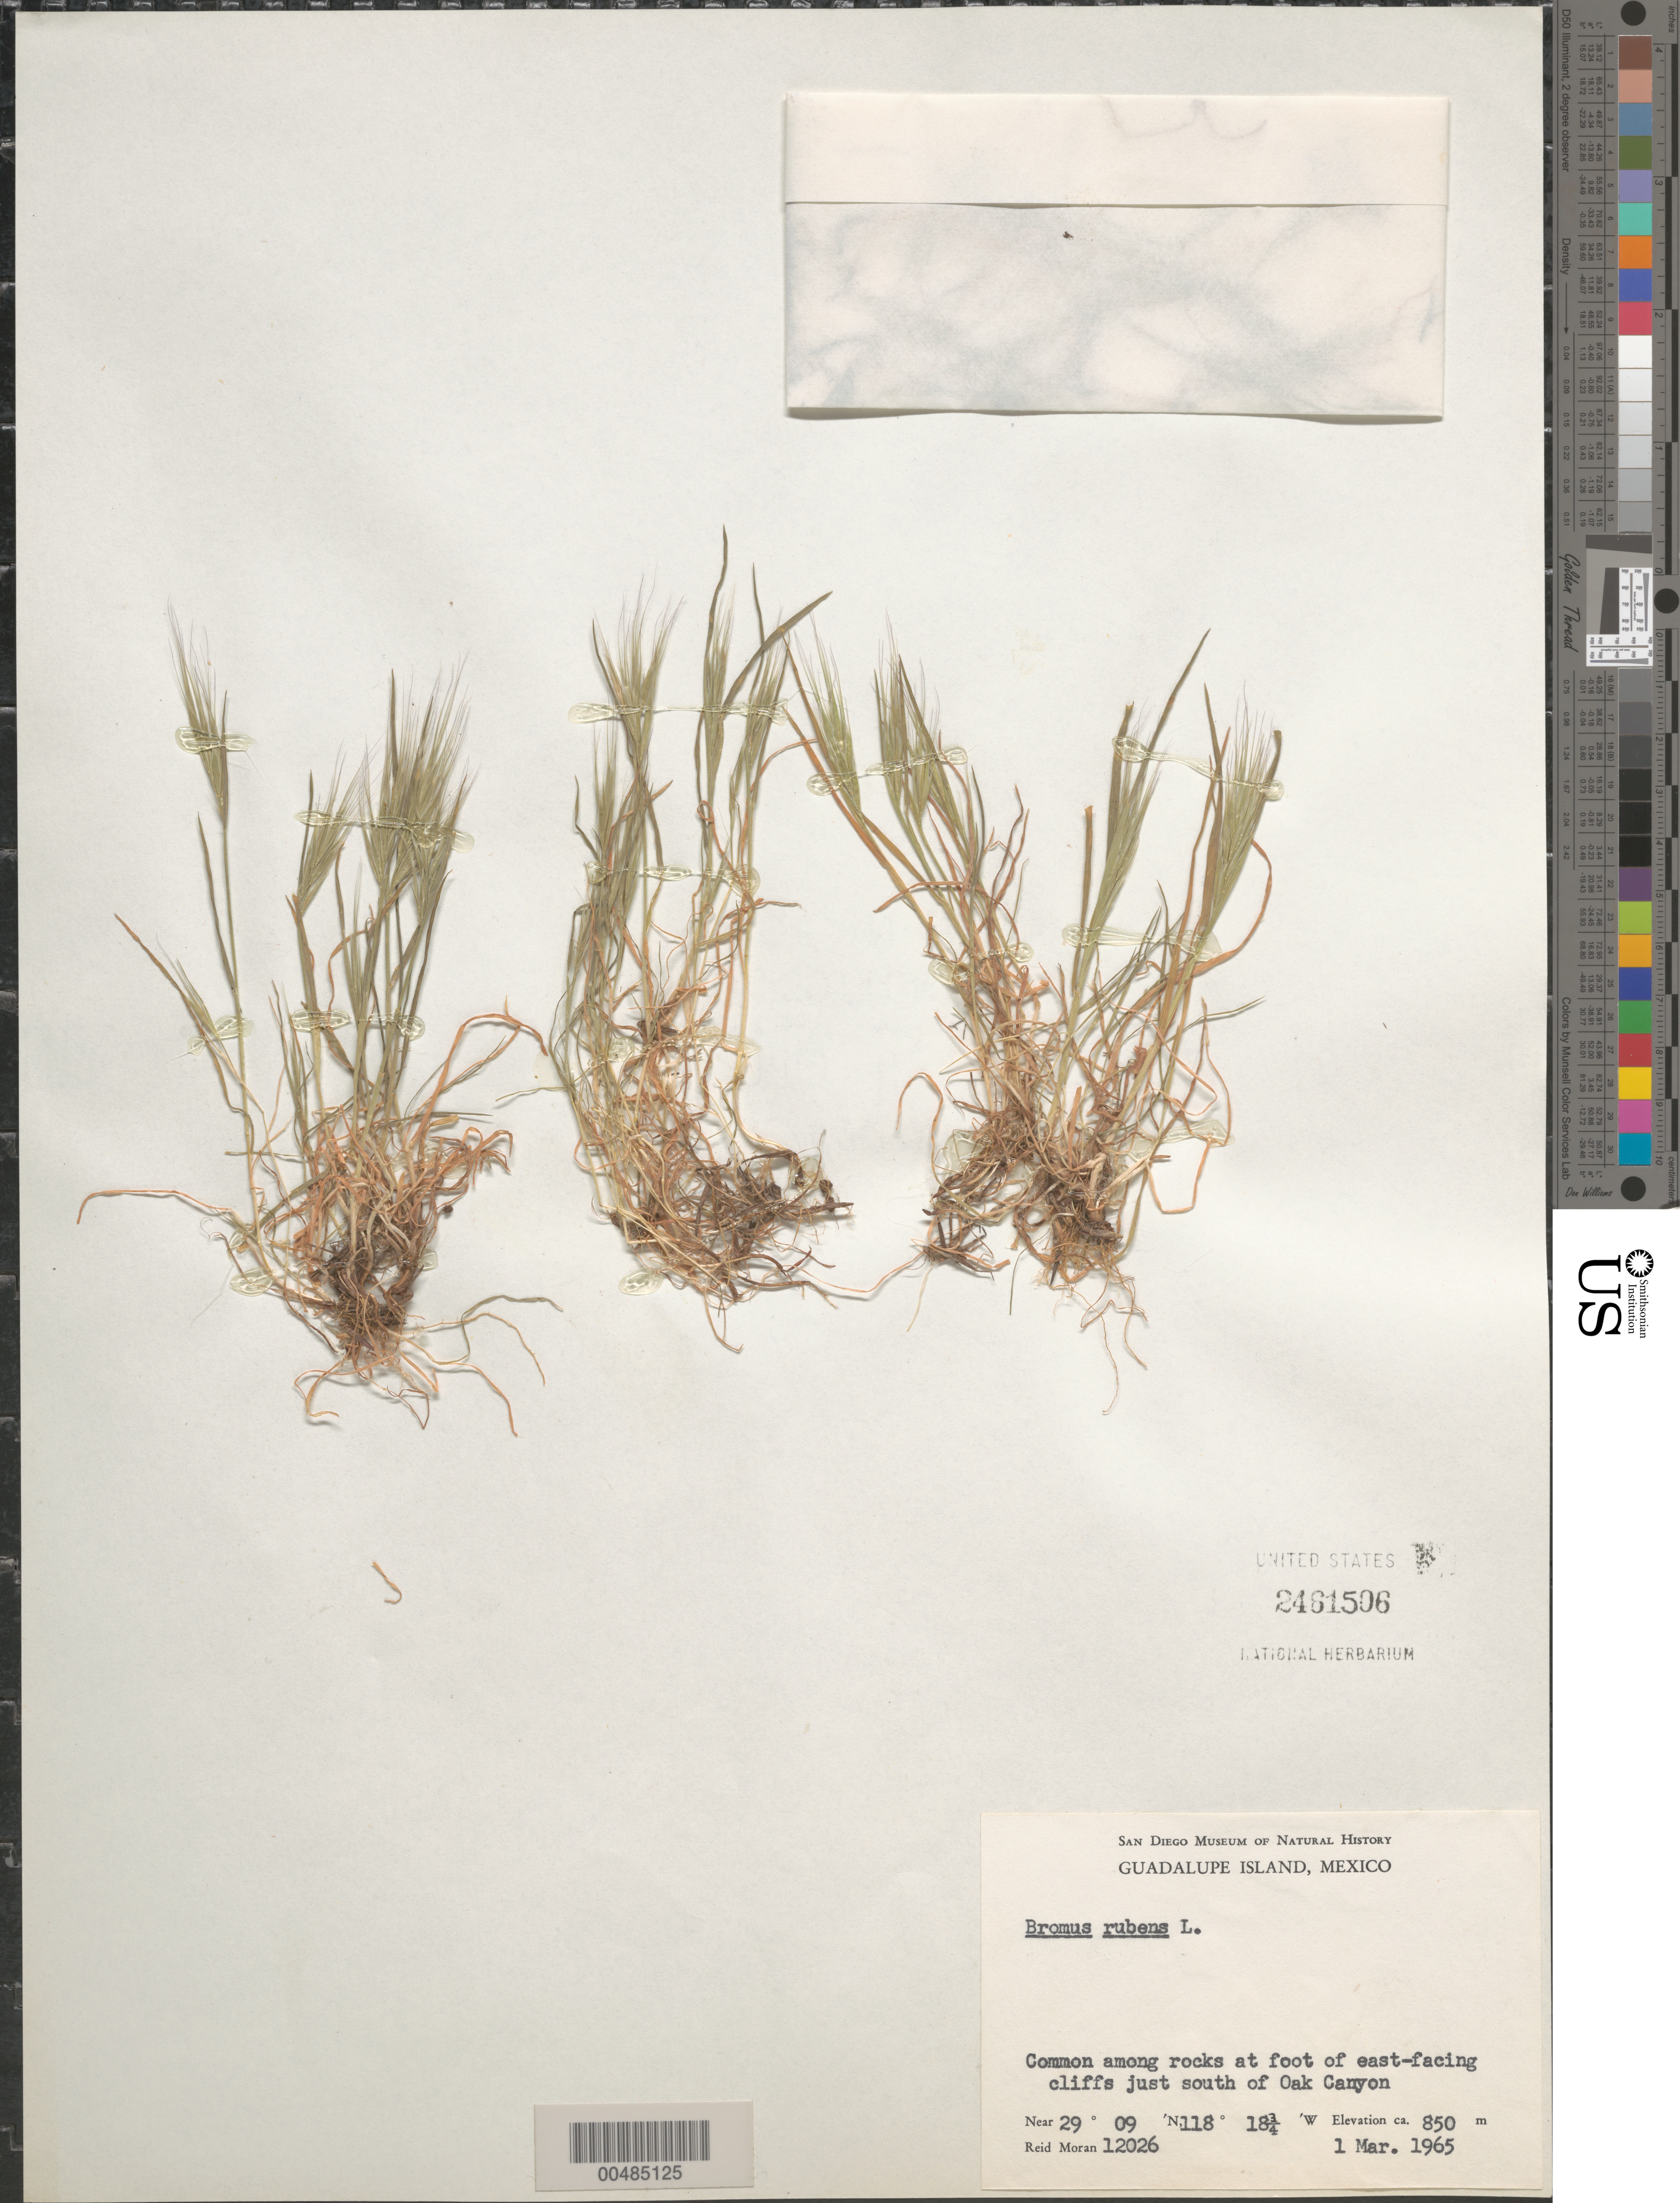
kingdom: Plantae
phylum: Tracheophyta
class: Liliopsida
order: Poales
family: Poaceae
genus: Bromus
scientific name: Bromus rubens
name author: L.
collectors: R. V. Moran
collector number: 12026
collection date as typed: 1 Mar 1965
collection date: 1965-03-01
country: Mexico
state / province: Colima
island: Guadalupe Island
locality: S of Oak Canyon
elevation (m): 850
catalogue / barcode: US 2461506